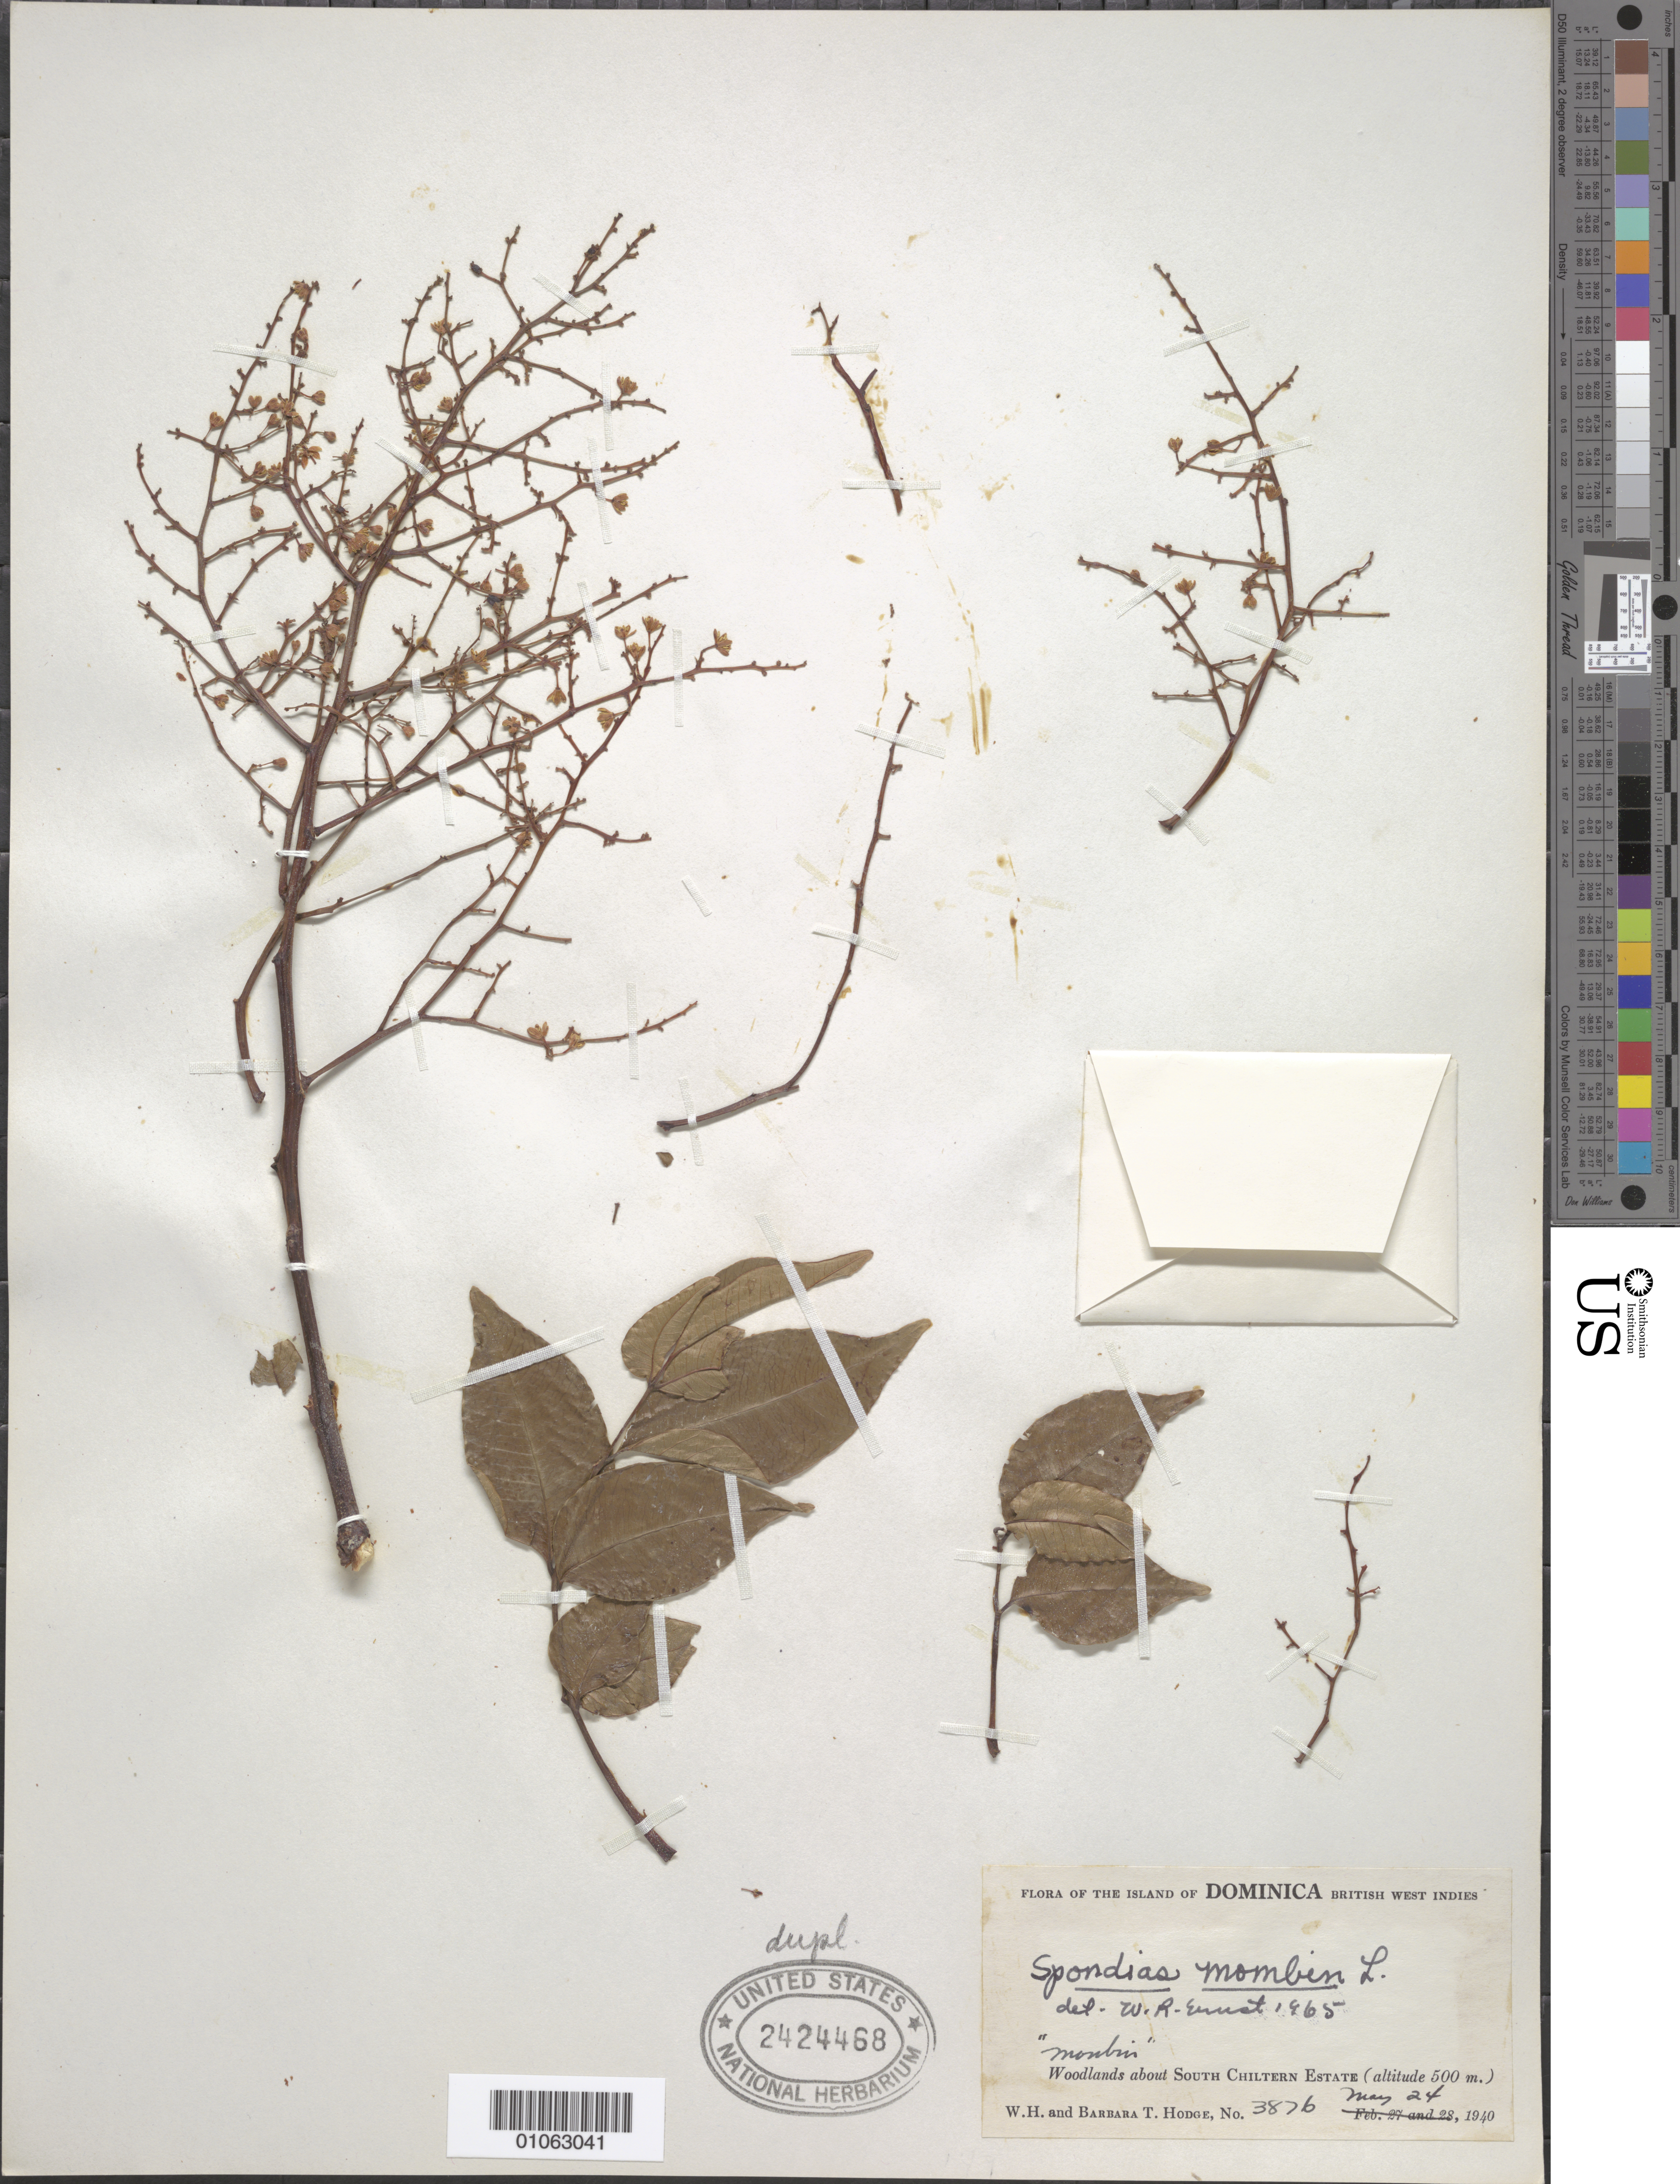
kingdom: Plantae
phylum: Tracheophyta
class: Magnoliopsida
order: Sapindales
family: Anacardiaceae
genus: Spondias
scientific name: Spondias mombin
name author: L.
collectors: W. Hodge, W. Hodge & B. Hodge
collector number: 3876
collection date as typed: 24 May 1940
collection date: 1940-05-24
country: Dominica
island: Dominica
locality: Woodlands about south Chiltern estate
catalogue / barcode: US 2424468